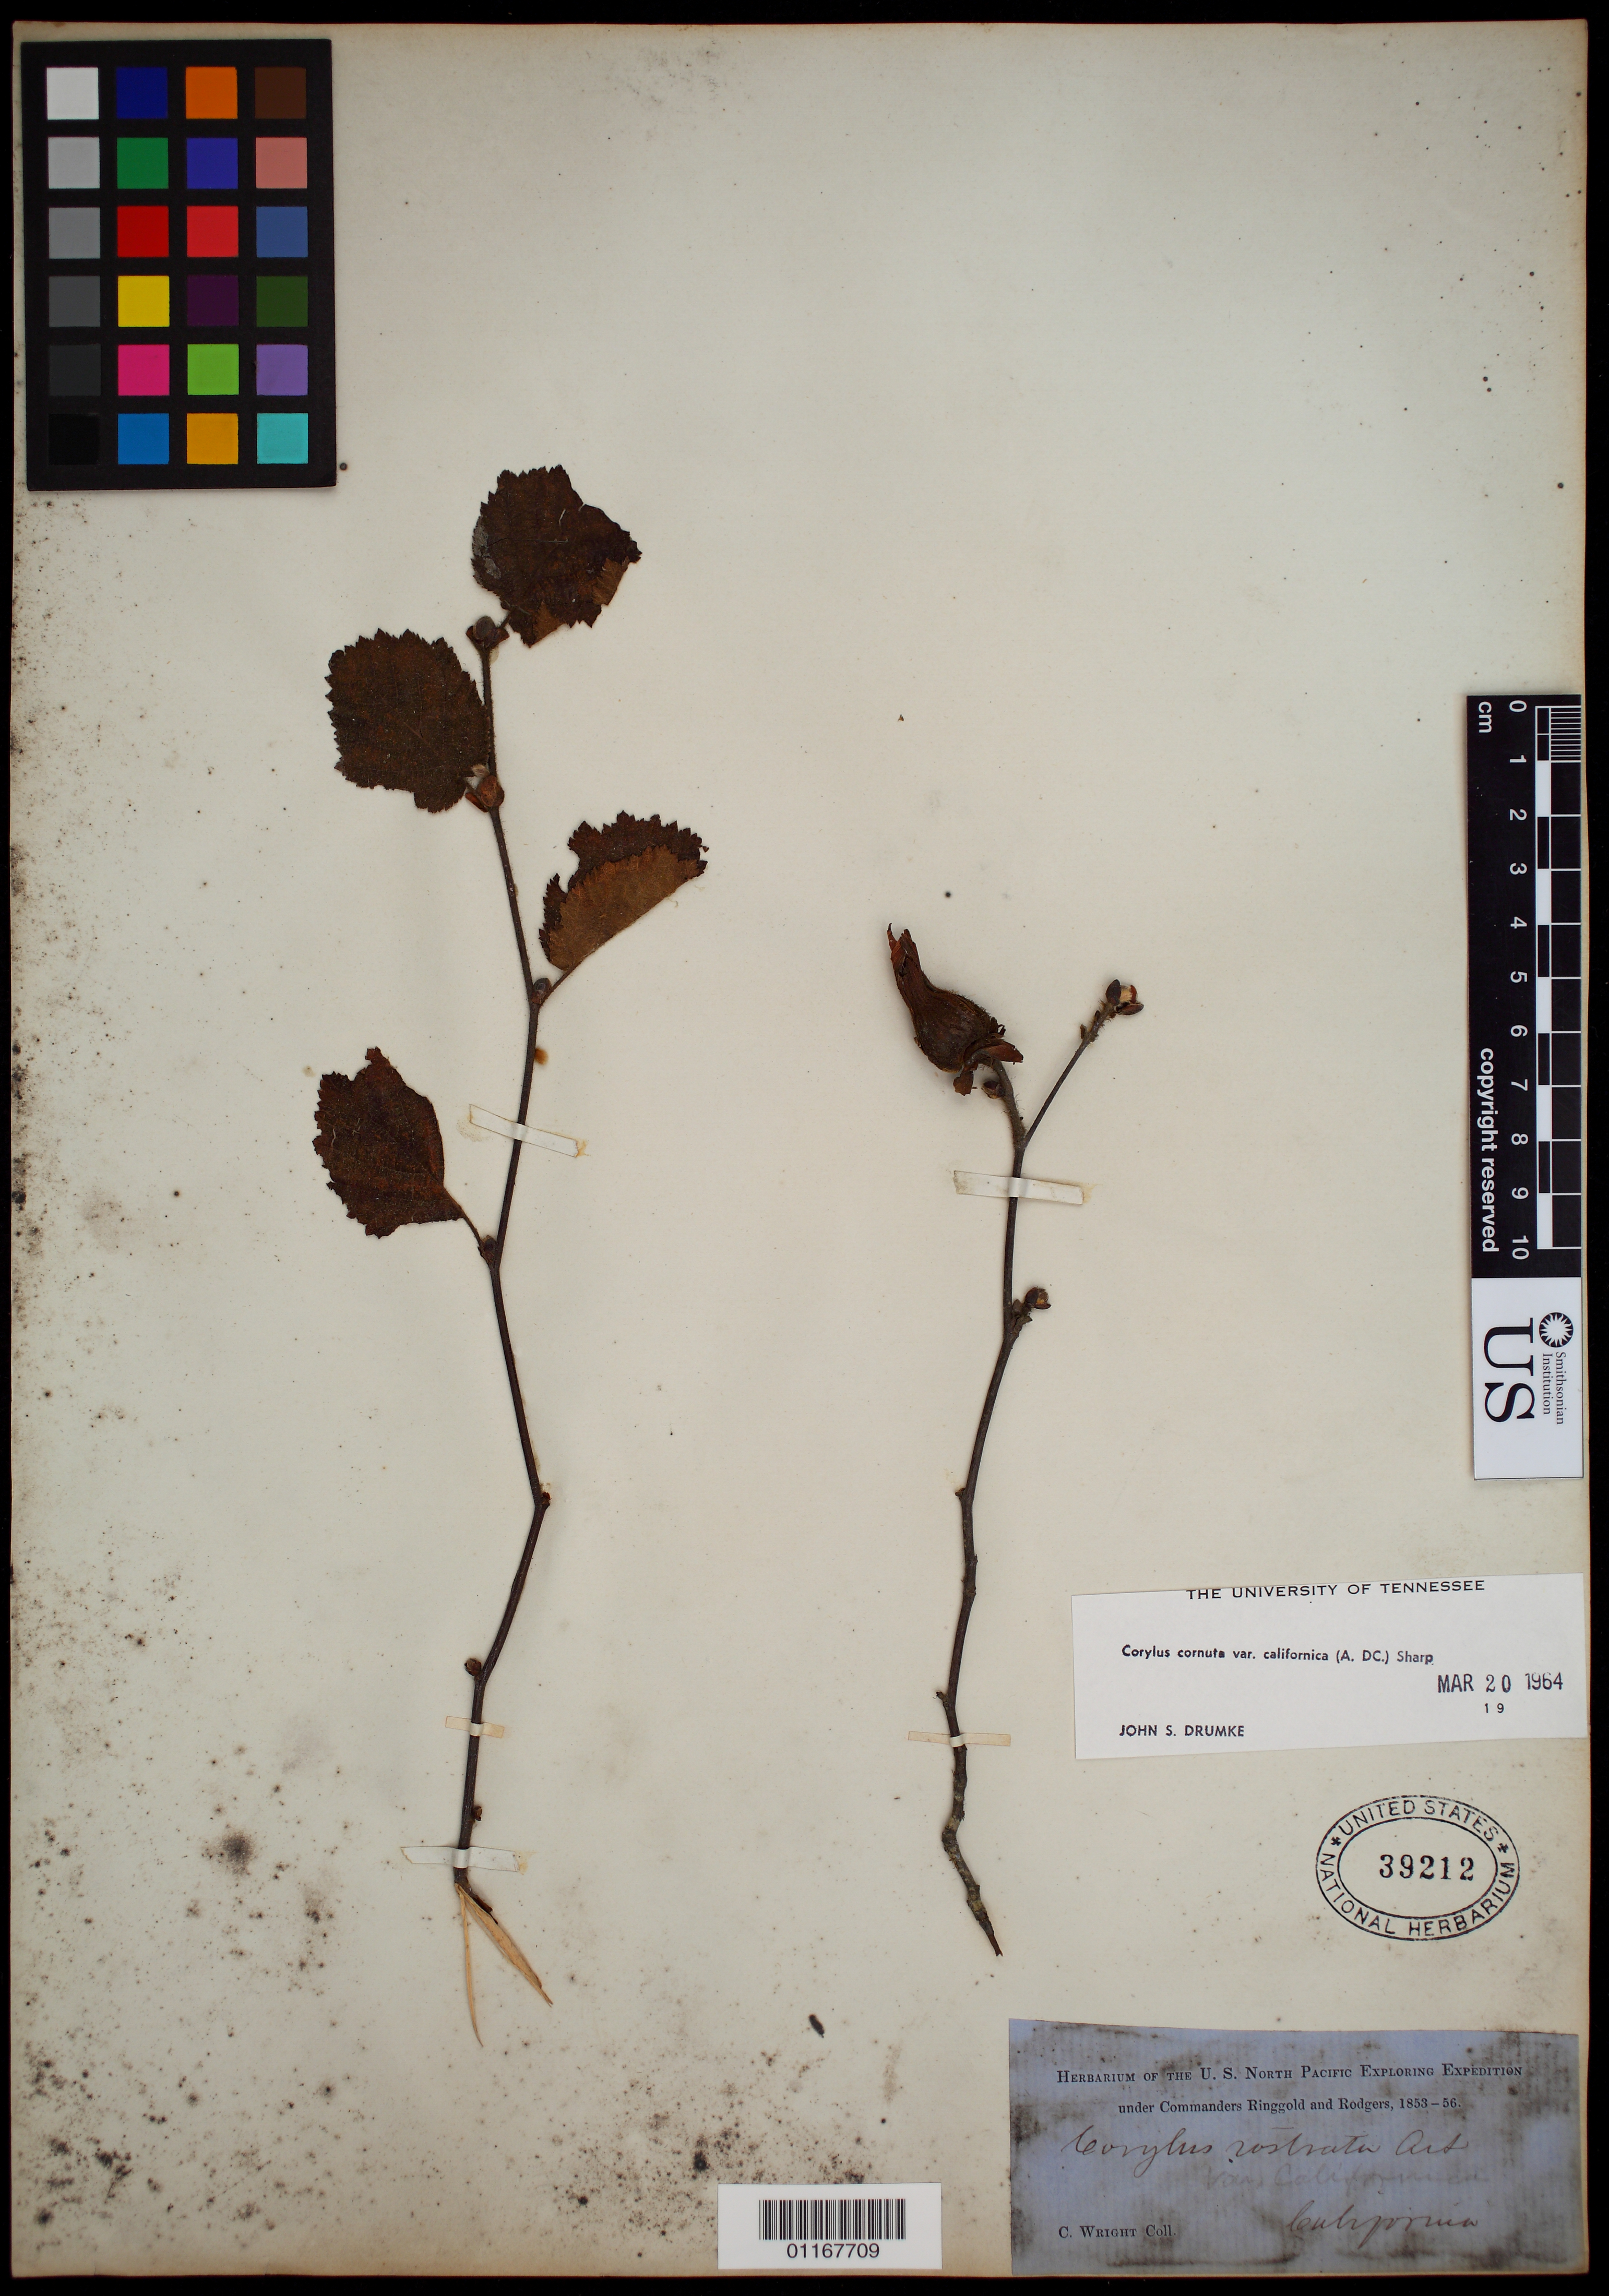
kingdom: Plantae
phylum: Tracheophyta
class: Magnoliopsida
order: Fagales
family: Betulaceae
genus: Corylus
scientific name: Corylus cornuta var. californica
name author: Marshall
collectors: C. Wright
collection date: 1853/1856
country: United States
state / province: California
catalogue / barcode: US 39212